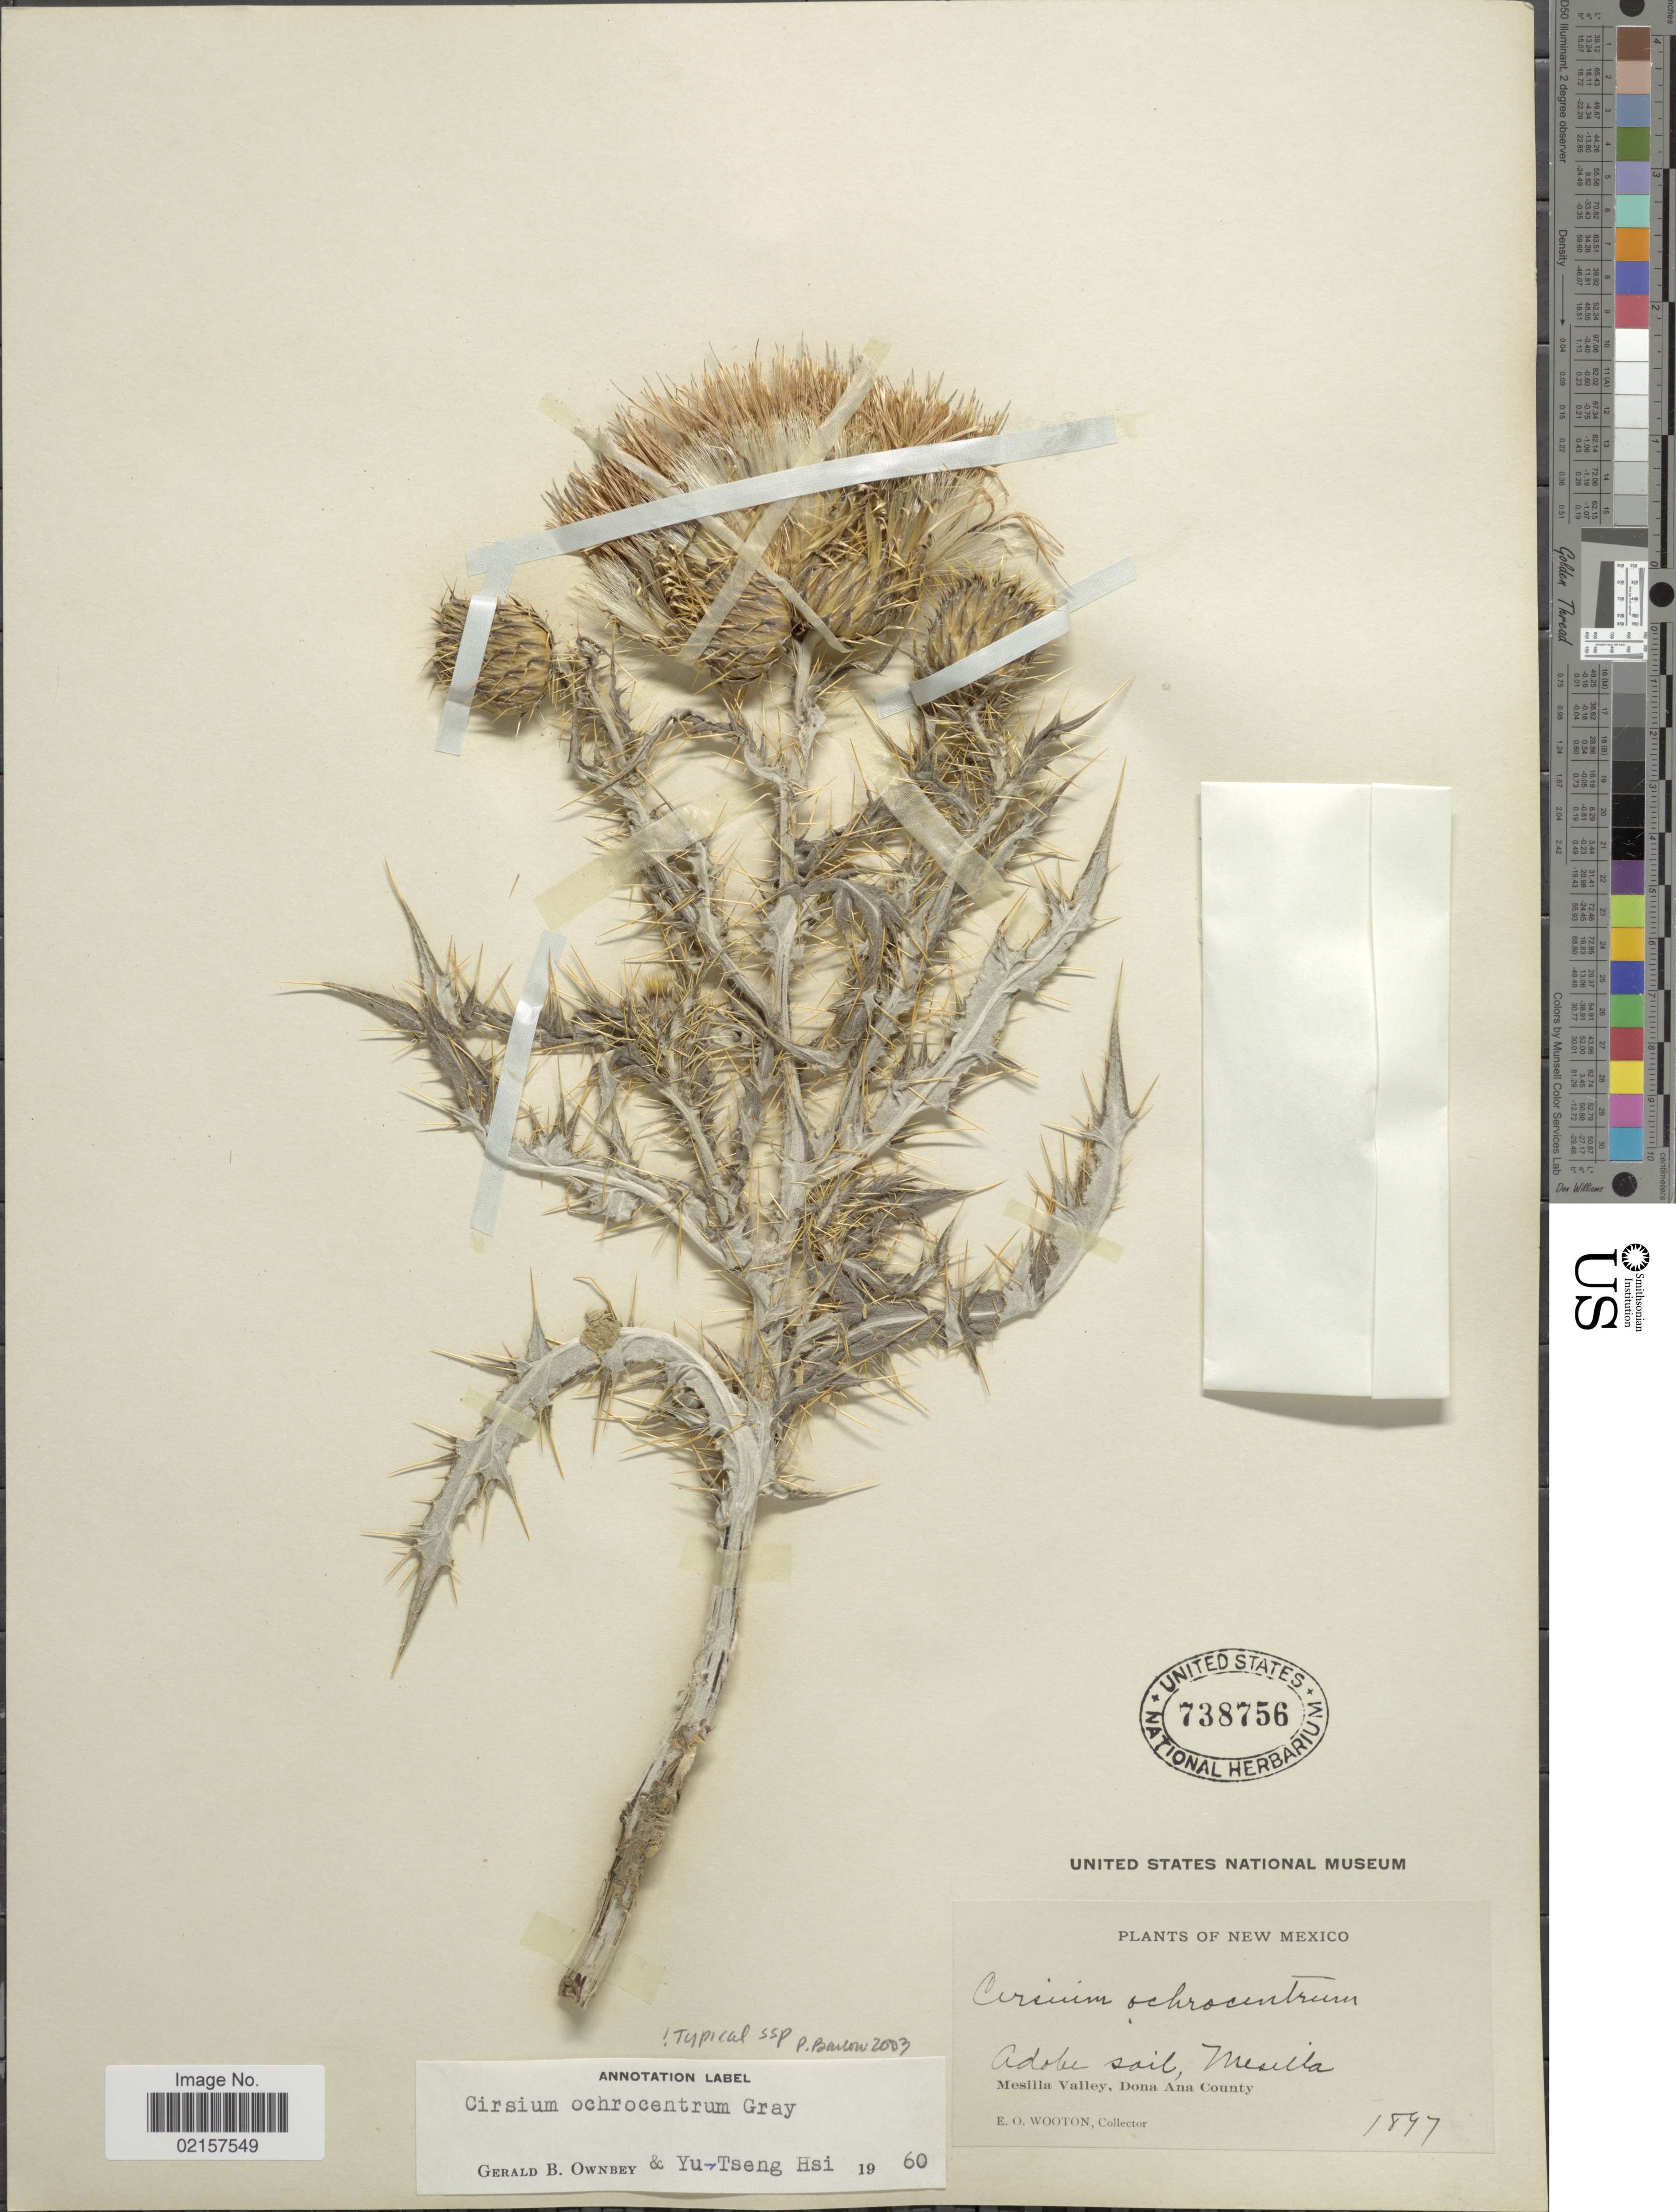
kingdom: Plantae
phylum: Tracheophyta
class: Magnoliopsida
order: Asterales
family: Asteraceae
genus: Cirsium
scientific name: Cirsium ochrocentrum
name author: A. Gray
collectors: E. O. Wooton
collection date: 1897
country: United States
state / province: New Mexico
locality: Adobe sail, Mesilla, Mesilla Valley, Dona Ana County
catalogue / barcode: US 738756